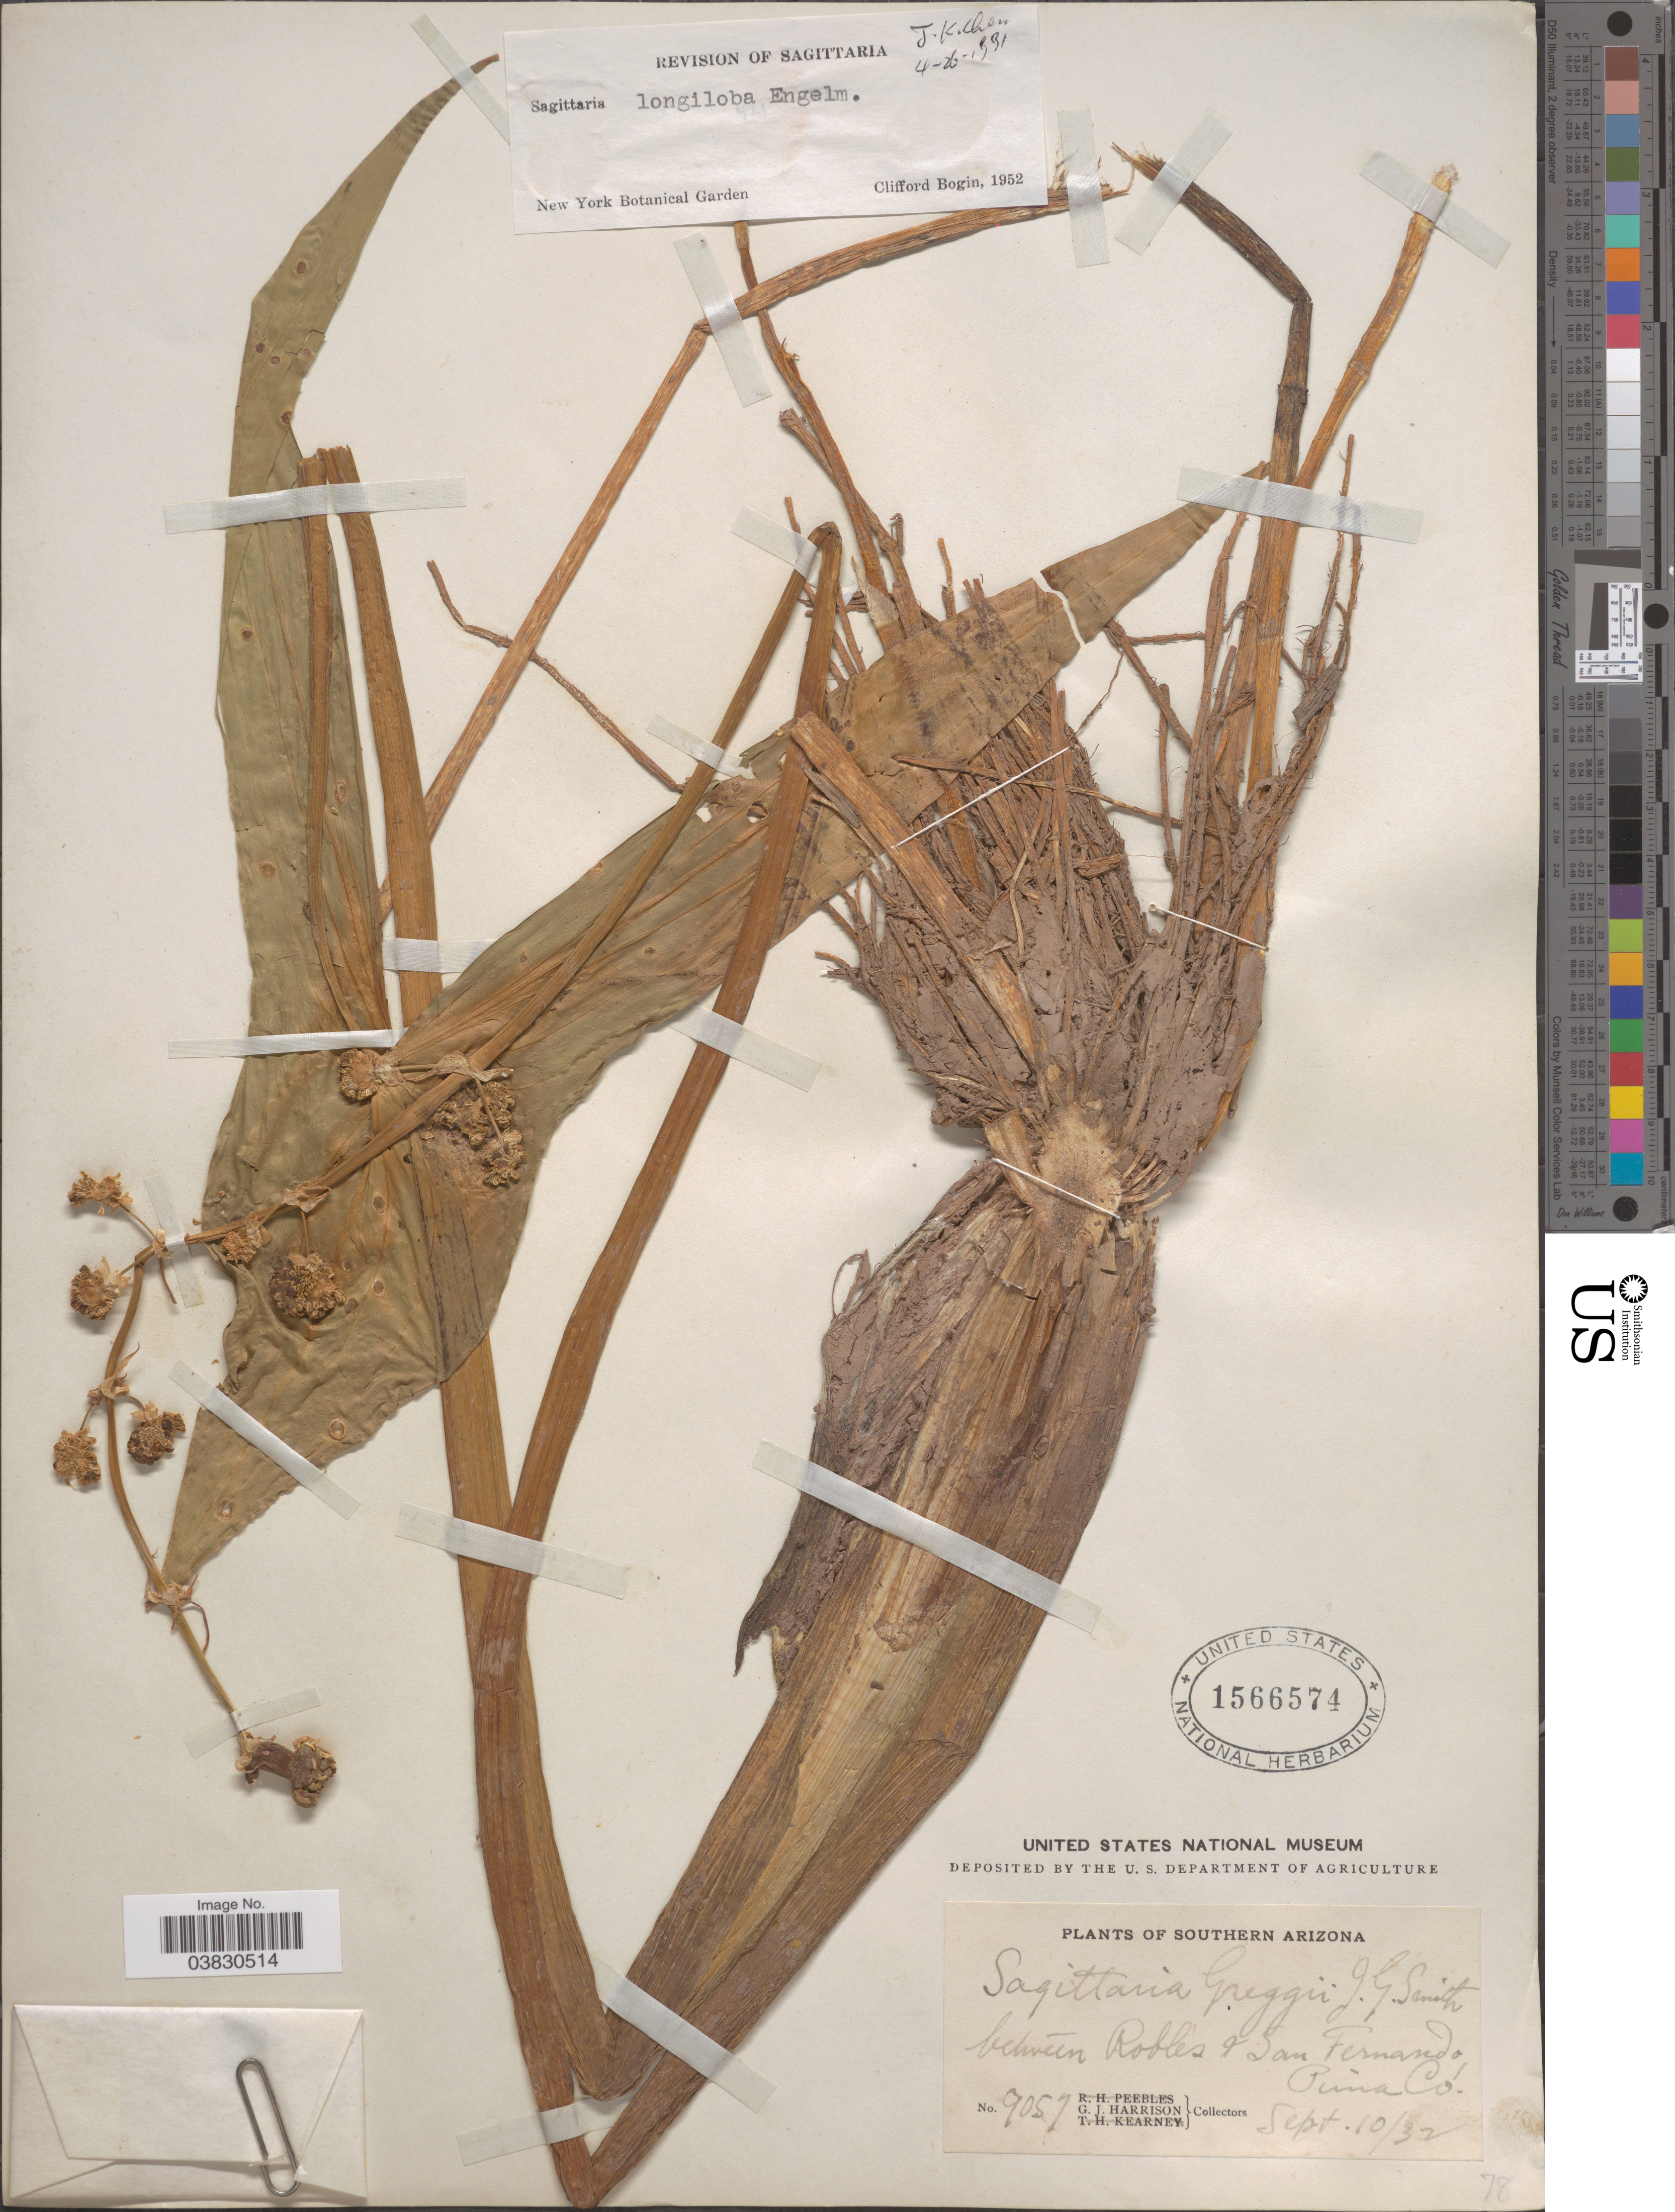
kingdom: Plantae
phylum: Tracheophyta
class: Liliopsida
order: Alismatales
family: Alismataceae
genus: Sagittaria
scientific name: Sagittaria longiloba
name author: Engelm. ex J.G. Sm.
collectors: G. J. Harrison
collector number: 9057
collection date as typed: Transcribed d/m/y: 10/9/32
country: United States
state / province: Arizona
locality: Southern Arizona. Between Robles & San Fernando, Pima Co.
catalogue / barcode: US 1566574